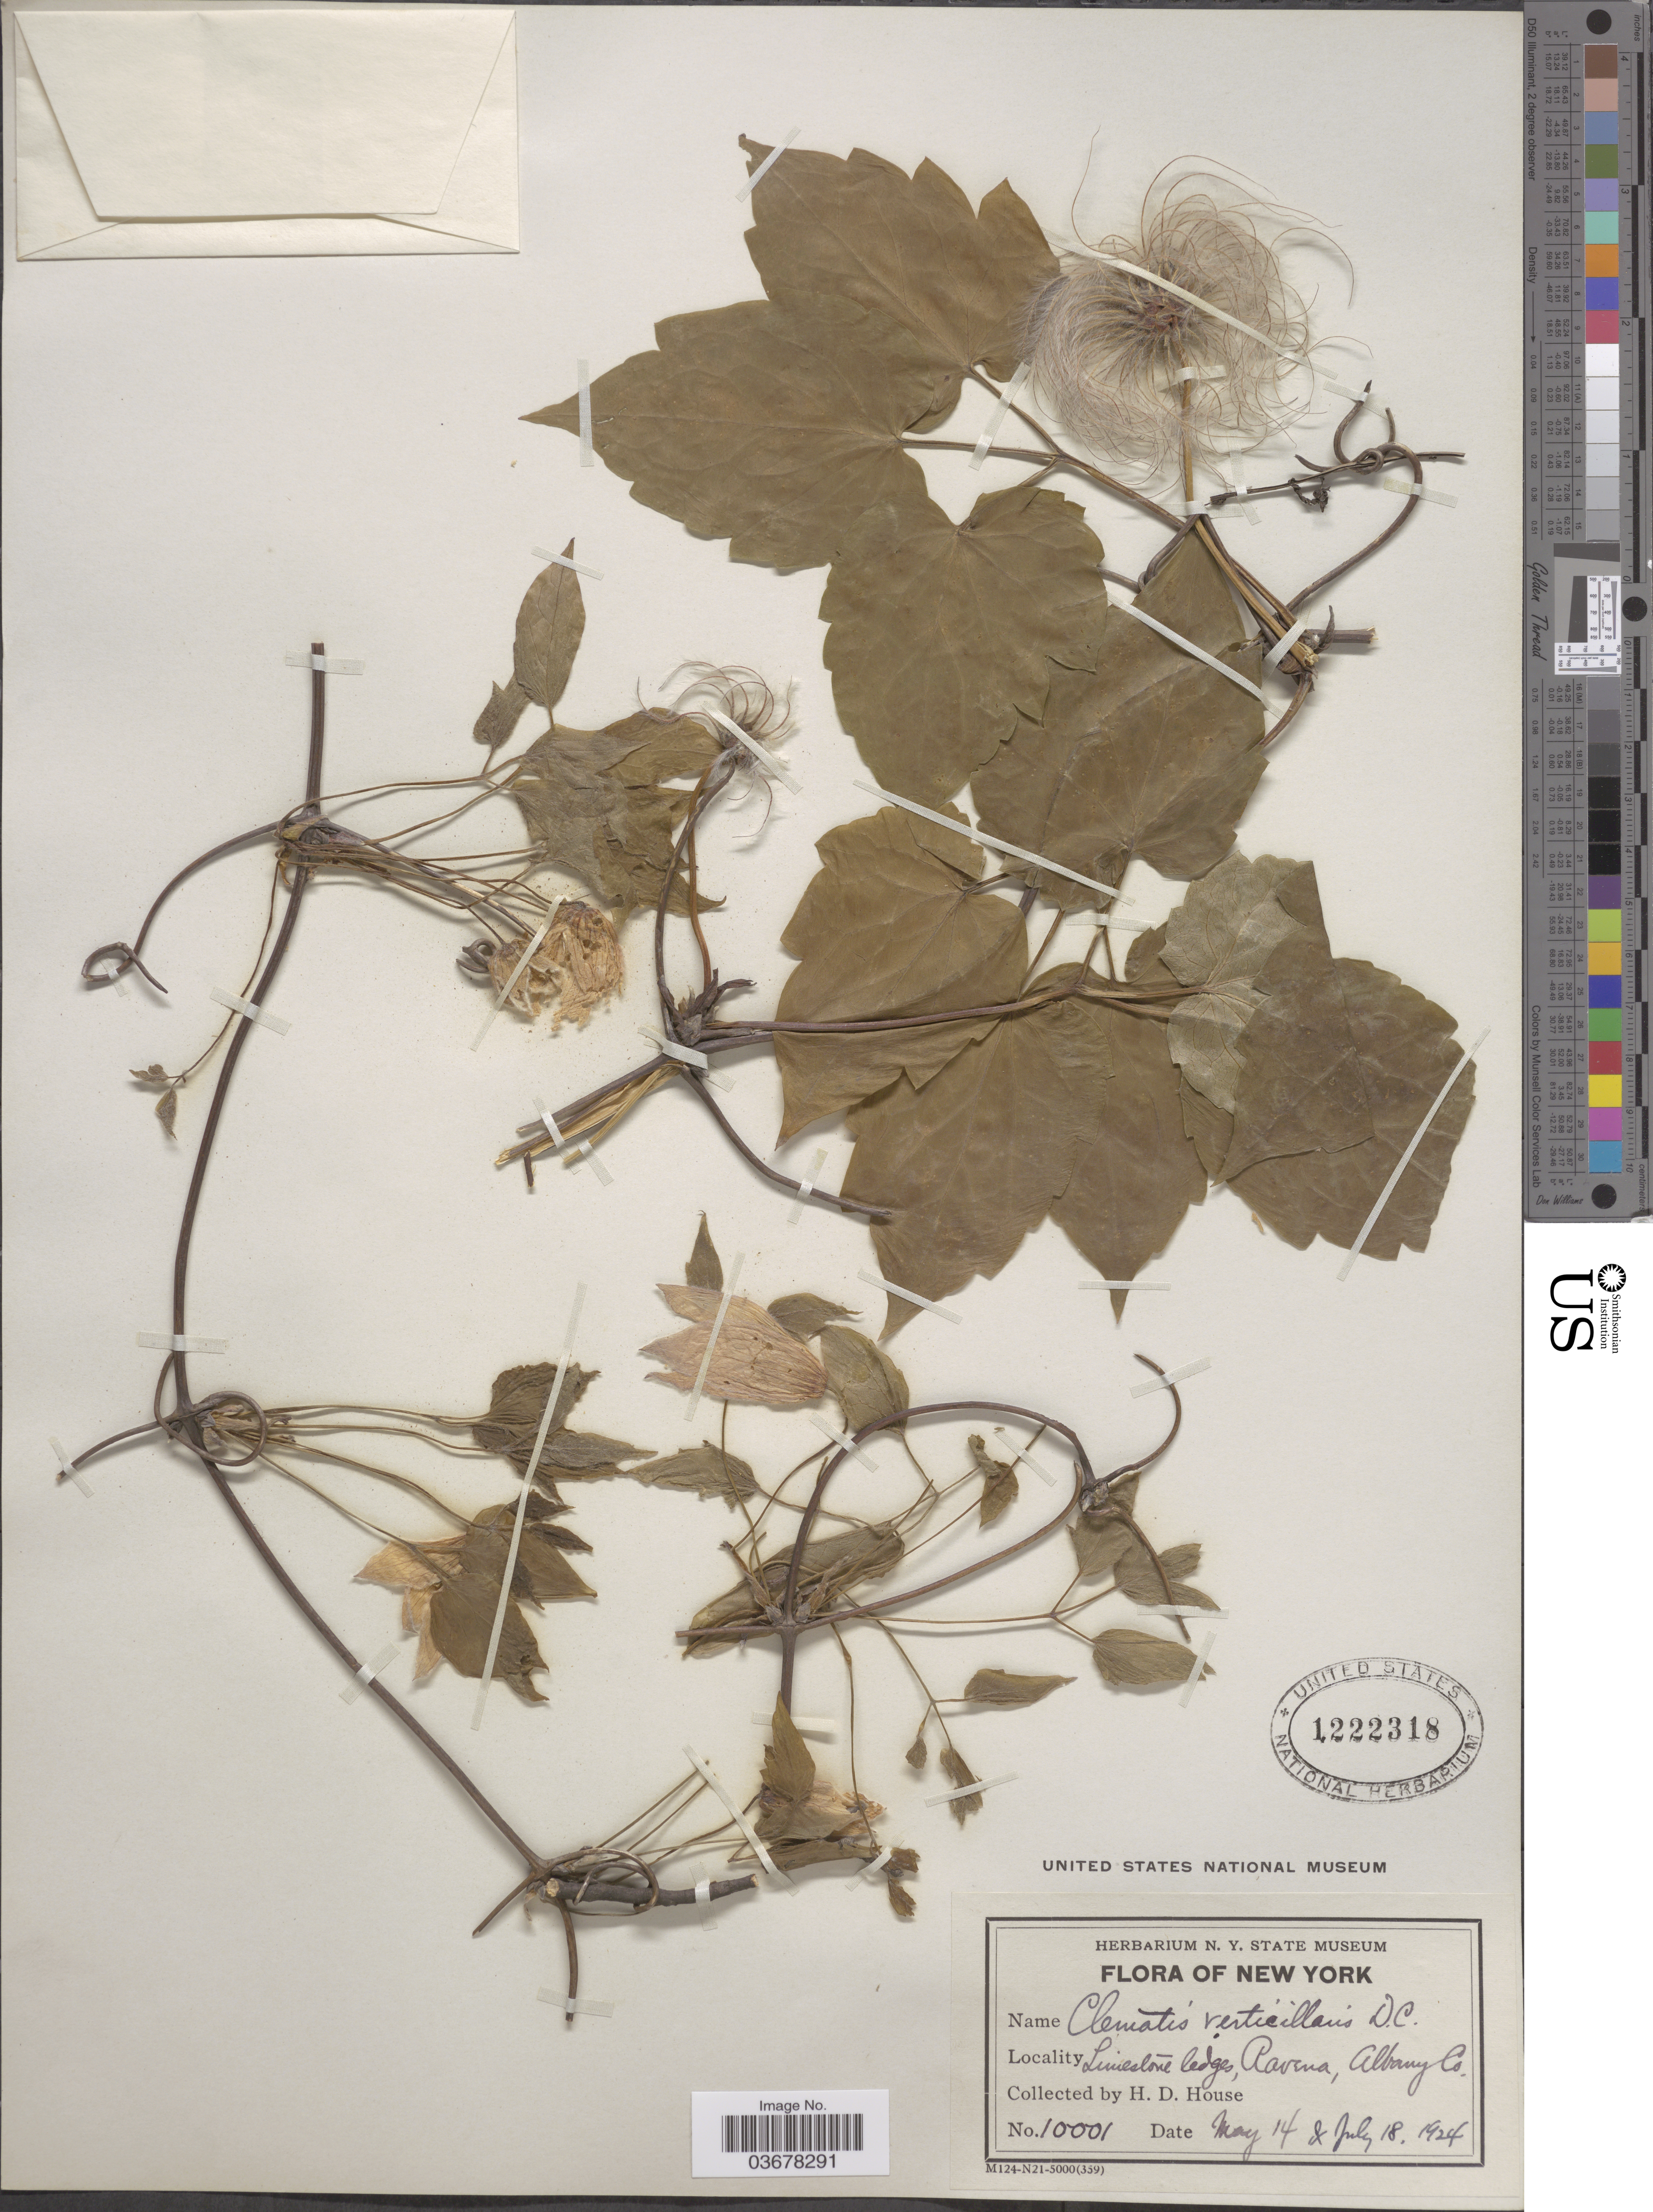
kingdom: Plantae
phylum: Tracheophyta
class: Magnoliopsida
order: Ranunculales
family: Ranunculaceae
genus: Clematis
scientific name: Clematis verticillaris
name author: DC.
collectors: H. D. House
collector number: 10001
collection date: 1924-05-14/1924-07-18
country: United States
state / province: New York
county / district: Albany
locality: Limestone ledges, Ravena, Albany Co.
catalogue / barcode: US 1222318